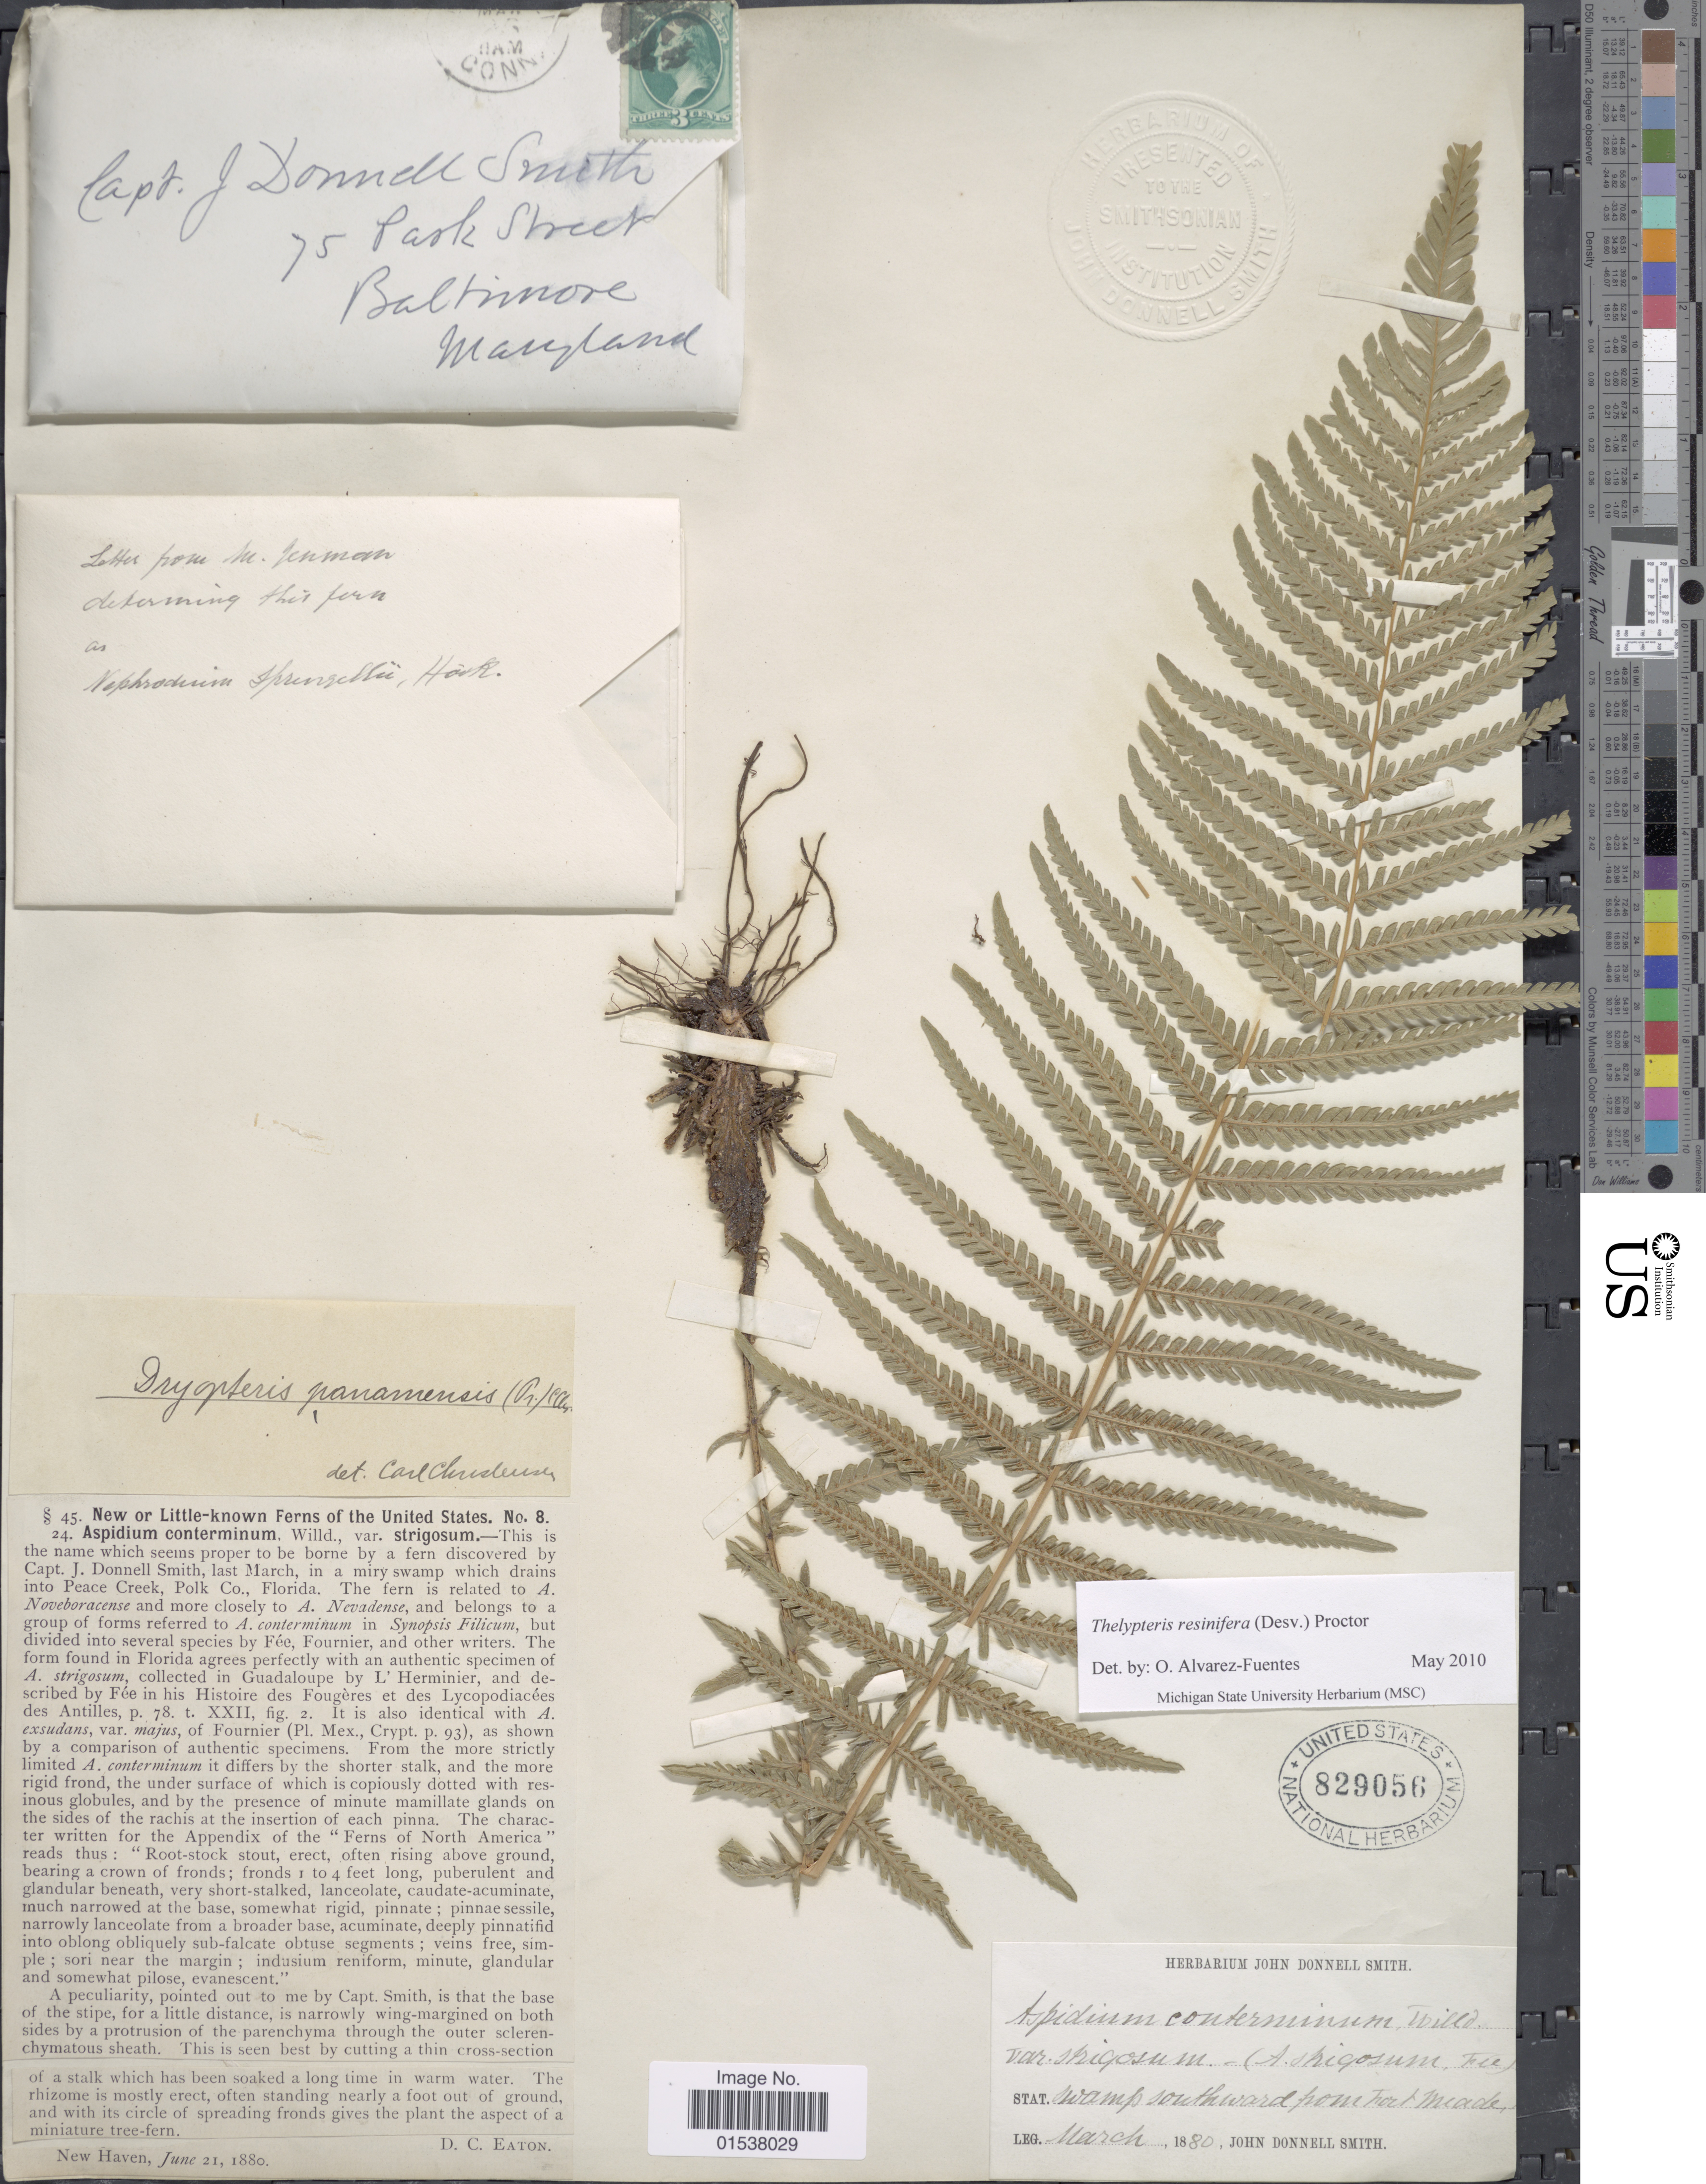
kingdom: Plantae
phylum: Tracheophyta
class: Polypodiopsida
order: Polypodiales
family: Thelypteridaceae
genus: Amauropelta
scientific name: Amauropelta resinifera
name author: (Desv.) Pic. Serm.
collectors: J. Donnell Smith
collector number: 8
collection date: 1880-03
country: United States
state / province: Florida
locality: Swamp southward from Fort Meade, in a miry swamp which drains into Peace Creek, Polk Co., Florida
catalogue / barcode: US 829056